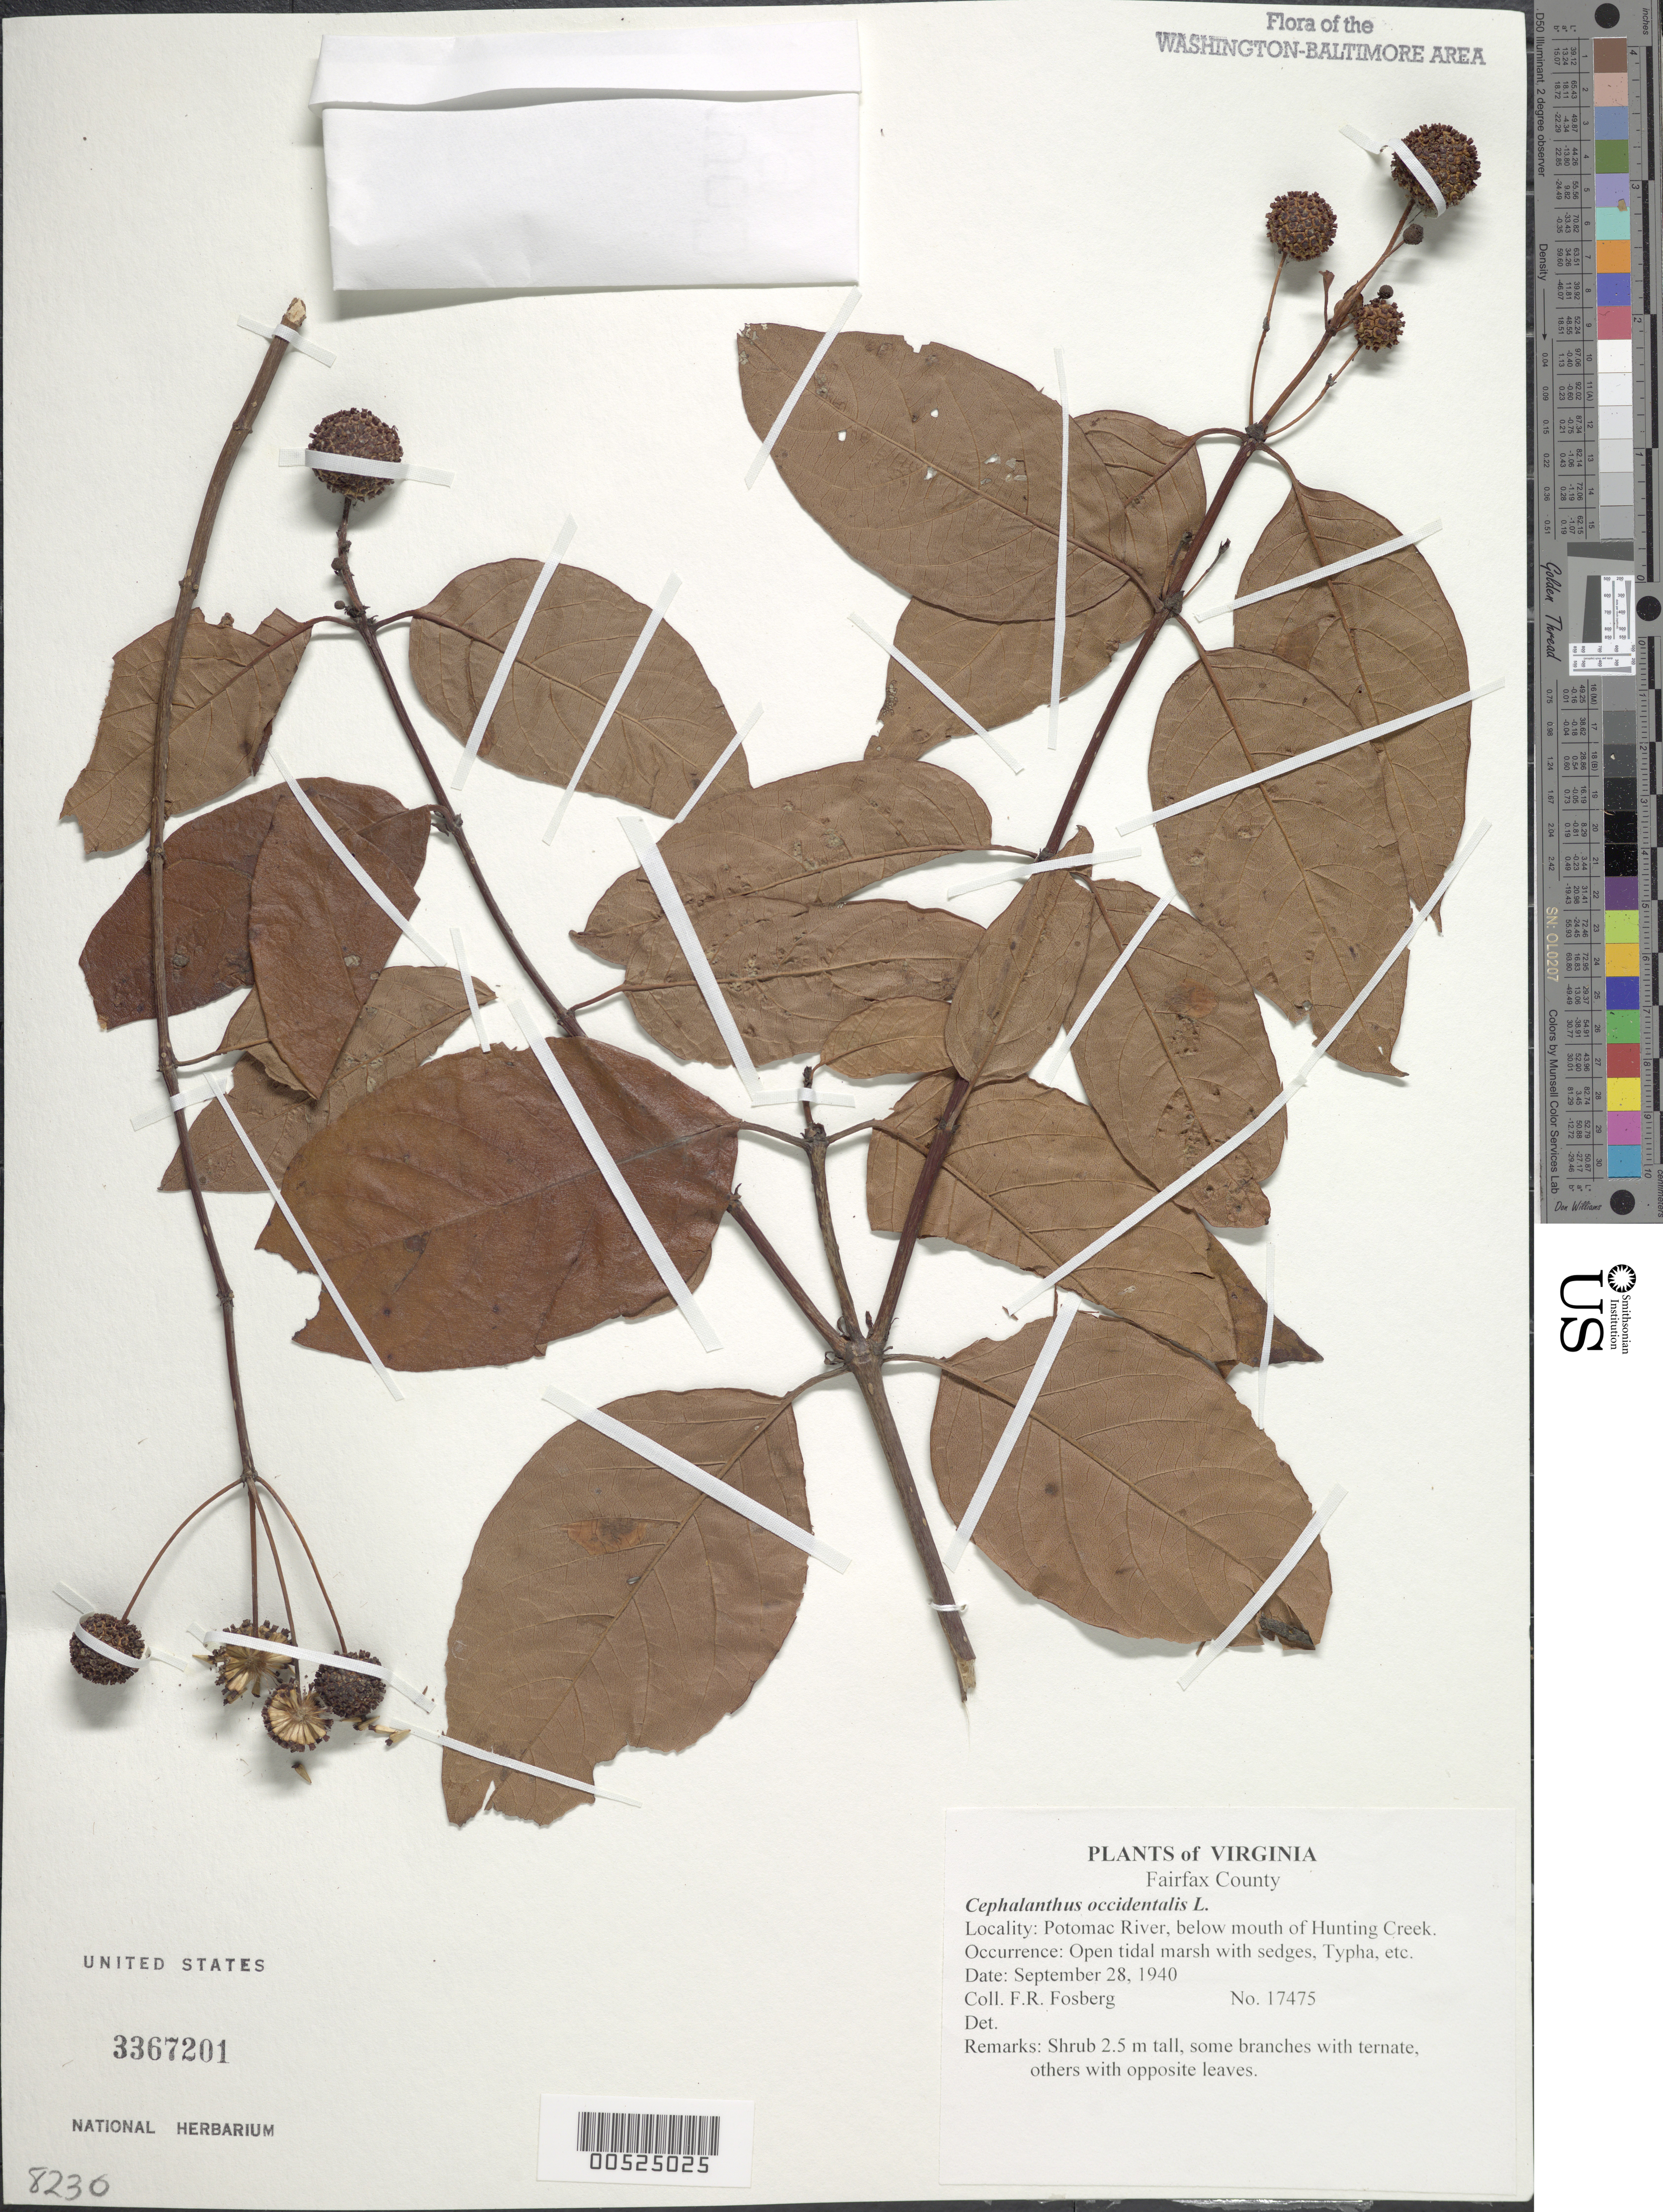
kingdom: Plantae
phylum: Tracheophyta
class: Magnoliopsida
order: Gentianales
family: Rubiaceae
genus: Cephalanthus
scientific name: Cephalanthus occidentalis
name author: L.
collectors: F. R. Fosberg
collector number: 17475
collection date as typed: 28 Sep 1939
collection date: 1939-09-28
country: United States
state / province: Virginia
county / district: Fairfax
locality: Potomac River, below mouth of Hunting Creek.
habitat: Open tidal marsh with sedges, Typha, etc.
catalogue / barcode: US 3367201